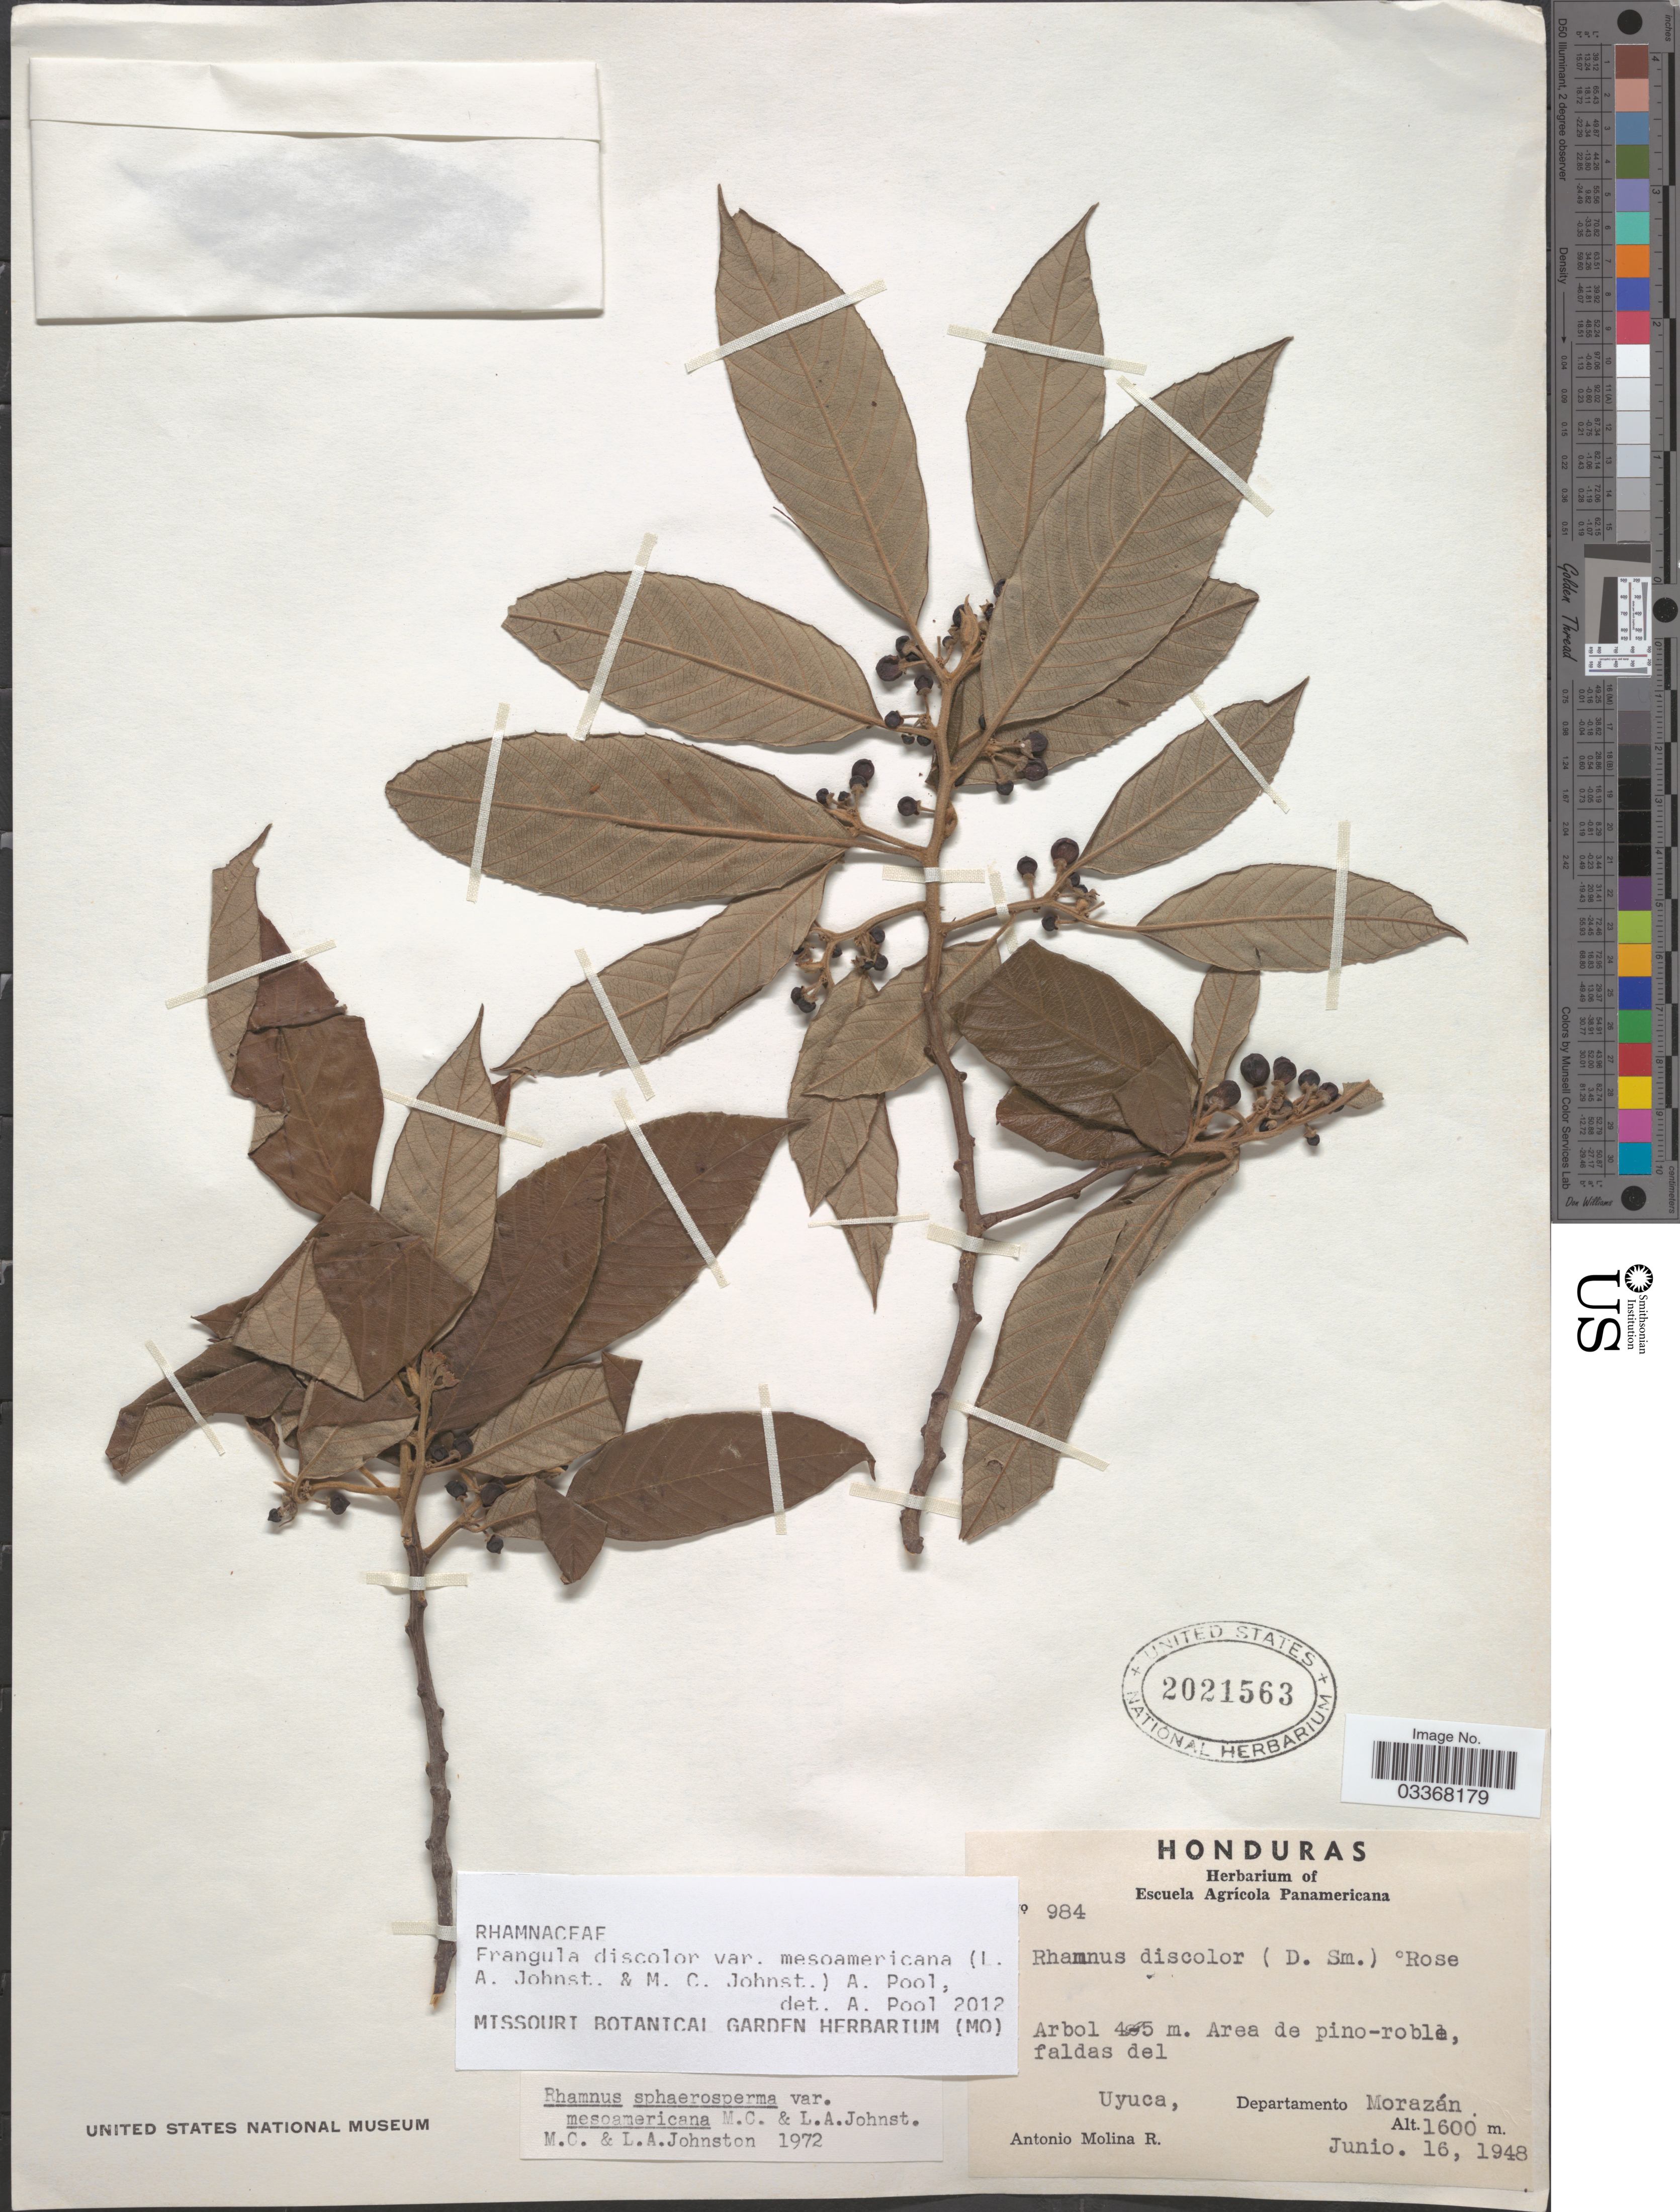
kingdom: Plantae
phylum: Tracheophyta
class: Magnoliopsida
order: Rosales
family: Rhamnaceae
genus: Frangula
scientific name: Frangula discolor var. mesoamericana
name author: (L.A. Johnst. & M.C. Johnst.) A. Pool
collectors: A. Molina R.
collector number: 984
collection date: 1948-06-16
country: Honduras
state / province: Fco. Morazán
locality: Area de pino-roble, faldas del Uyuca, Departamento Morazán.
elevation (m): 1600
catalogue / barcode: US 2021563